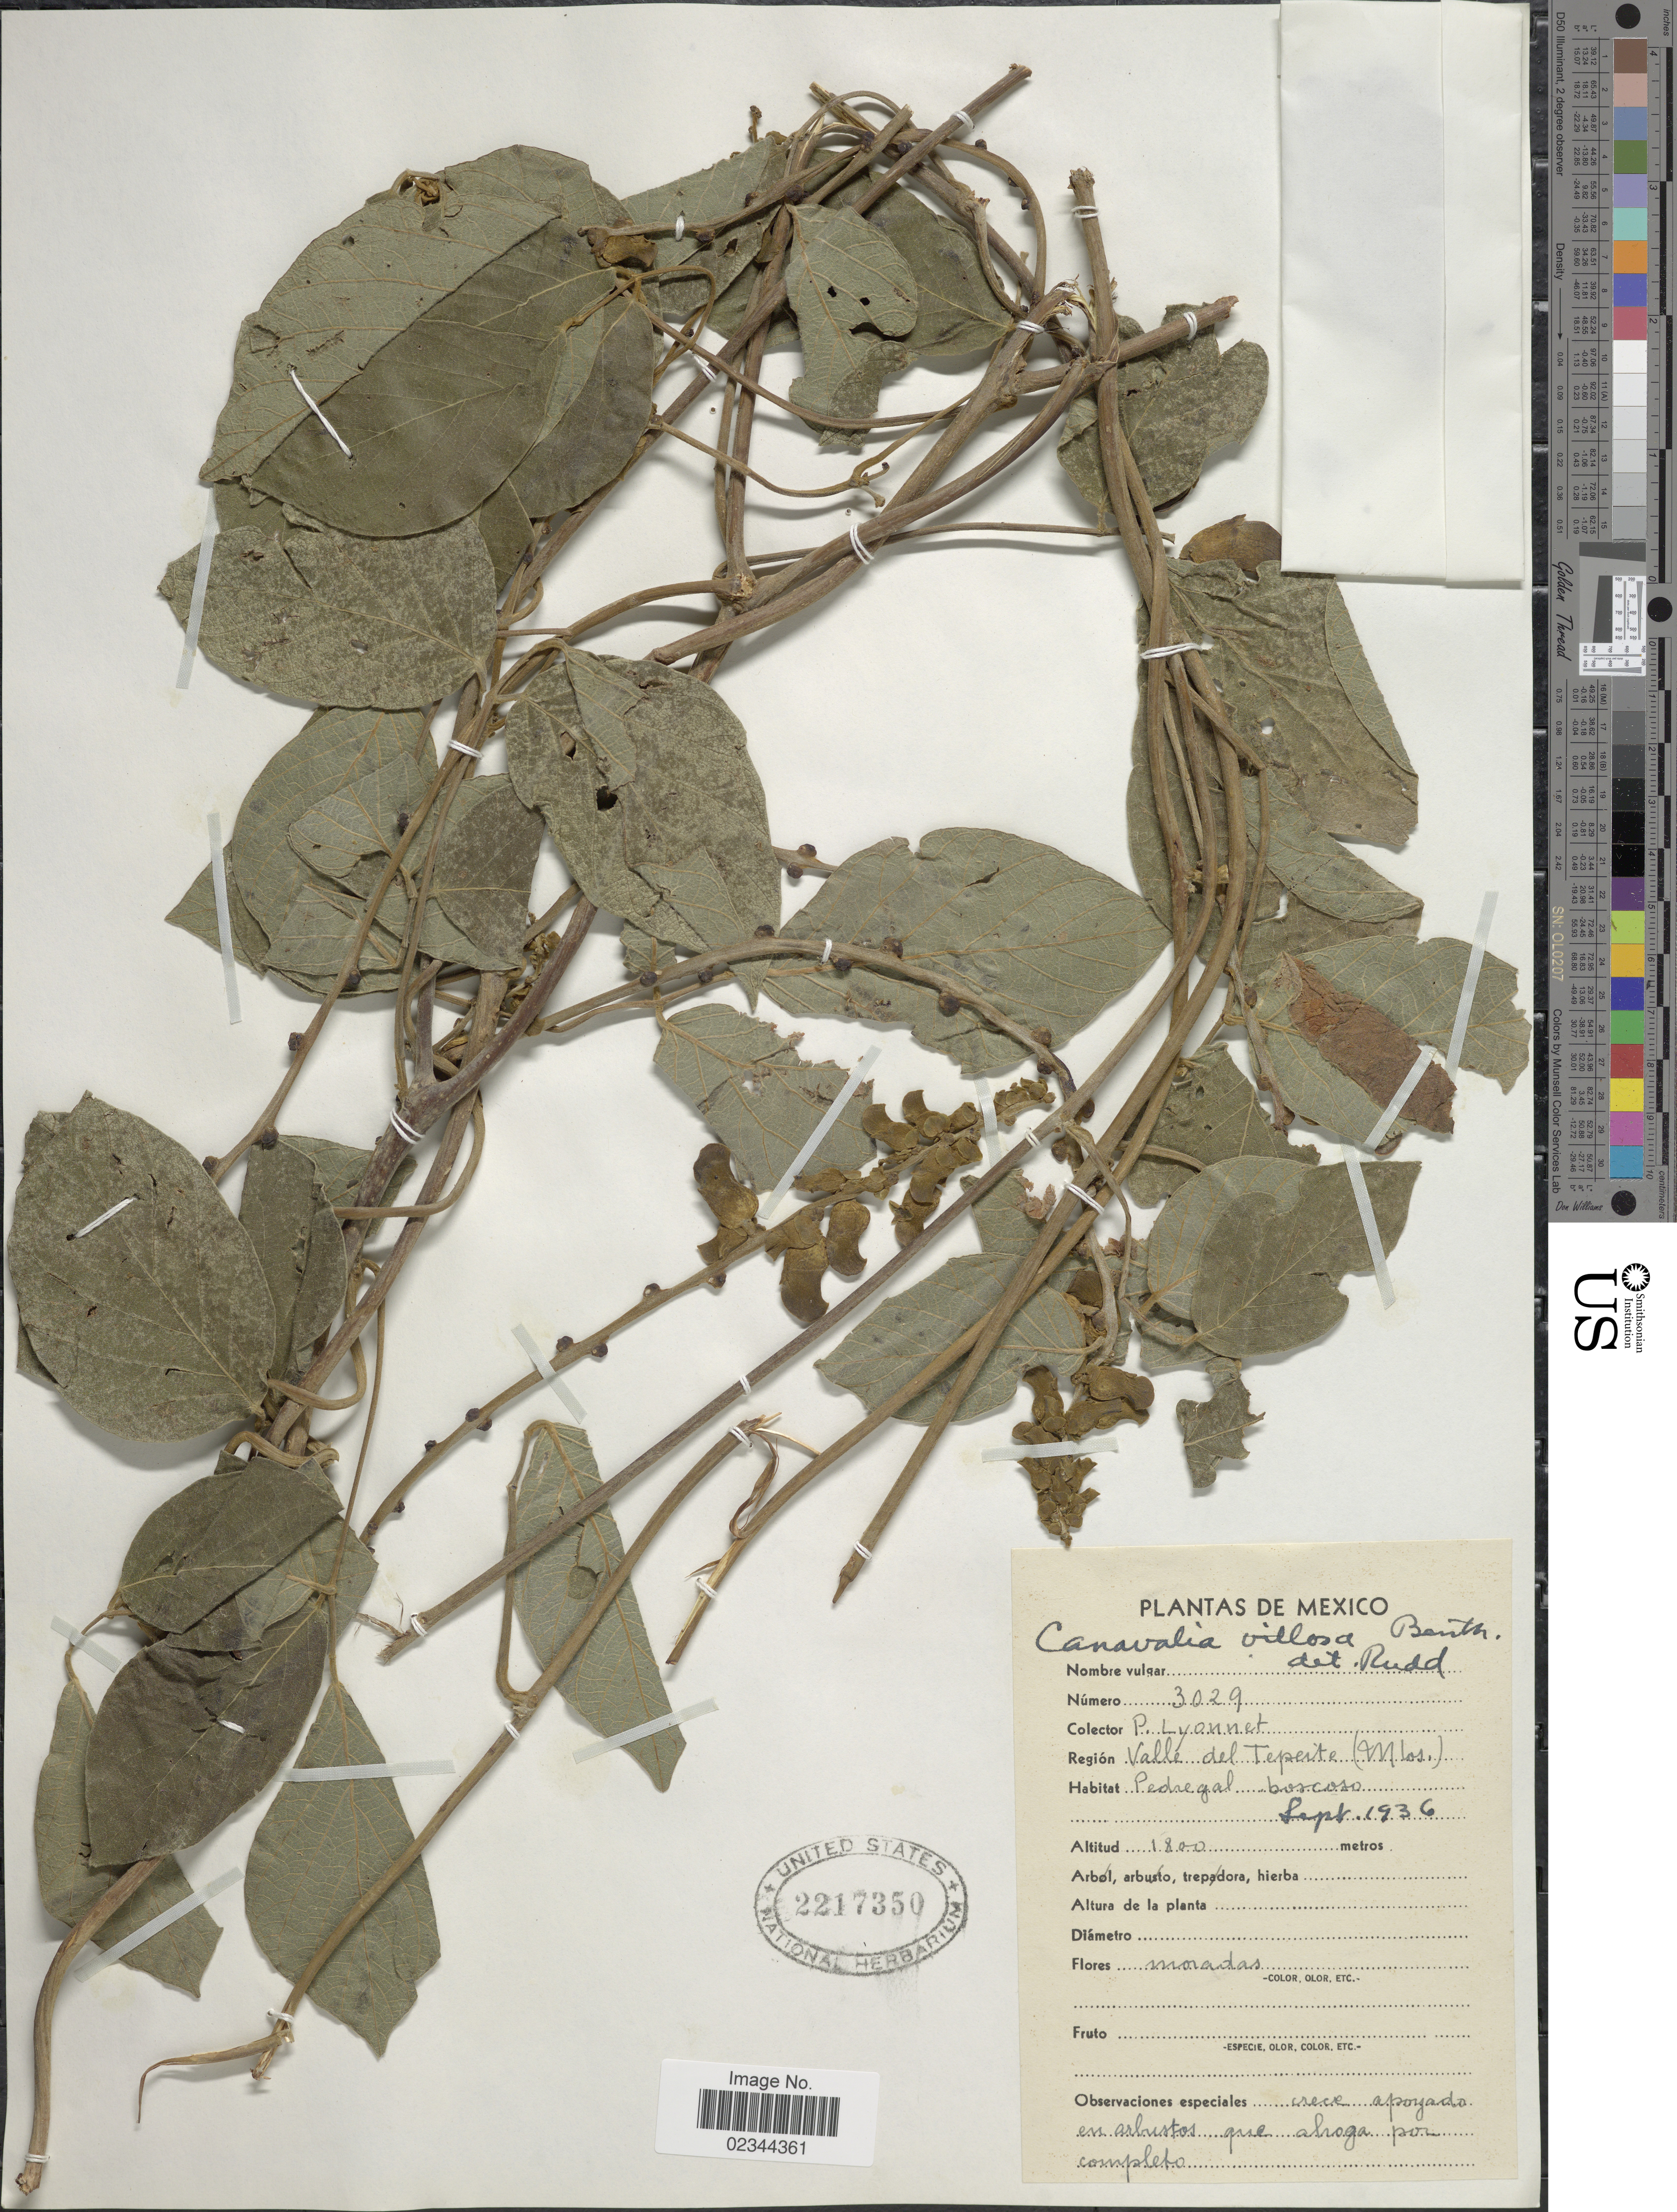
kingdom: Plantae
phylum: Tracheophyta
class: Magnoliopsida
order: Fabales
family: Fabaceae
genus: Canavalia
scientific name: Canavalia villosa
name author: Benth.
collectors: P. Lyonnet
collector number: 3029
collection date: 1936-09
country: Mexico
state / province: Morelos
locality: Valle del Tepeite.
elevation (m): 1800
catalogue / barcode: US 2217350